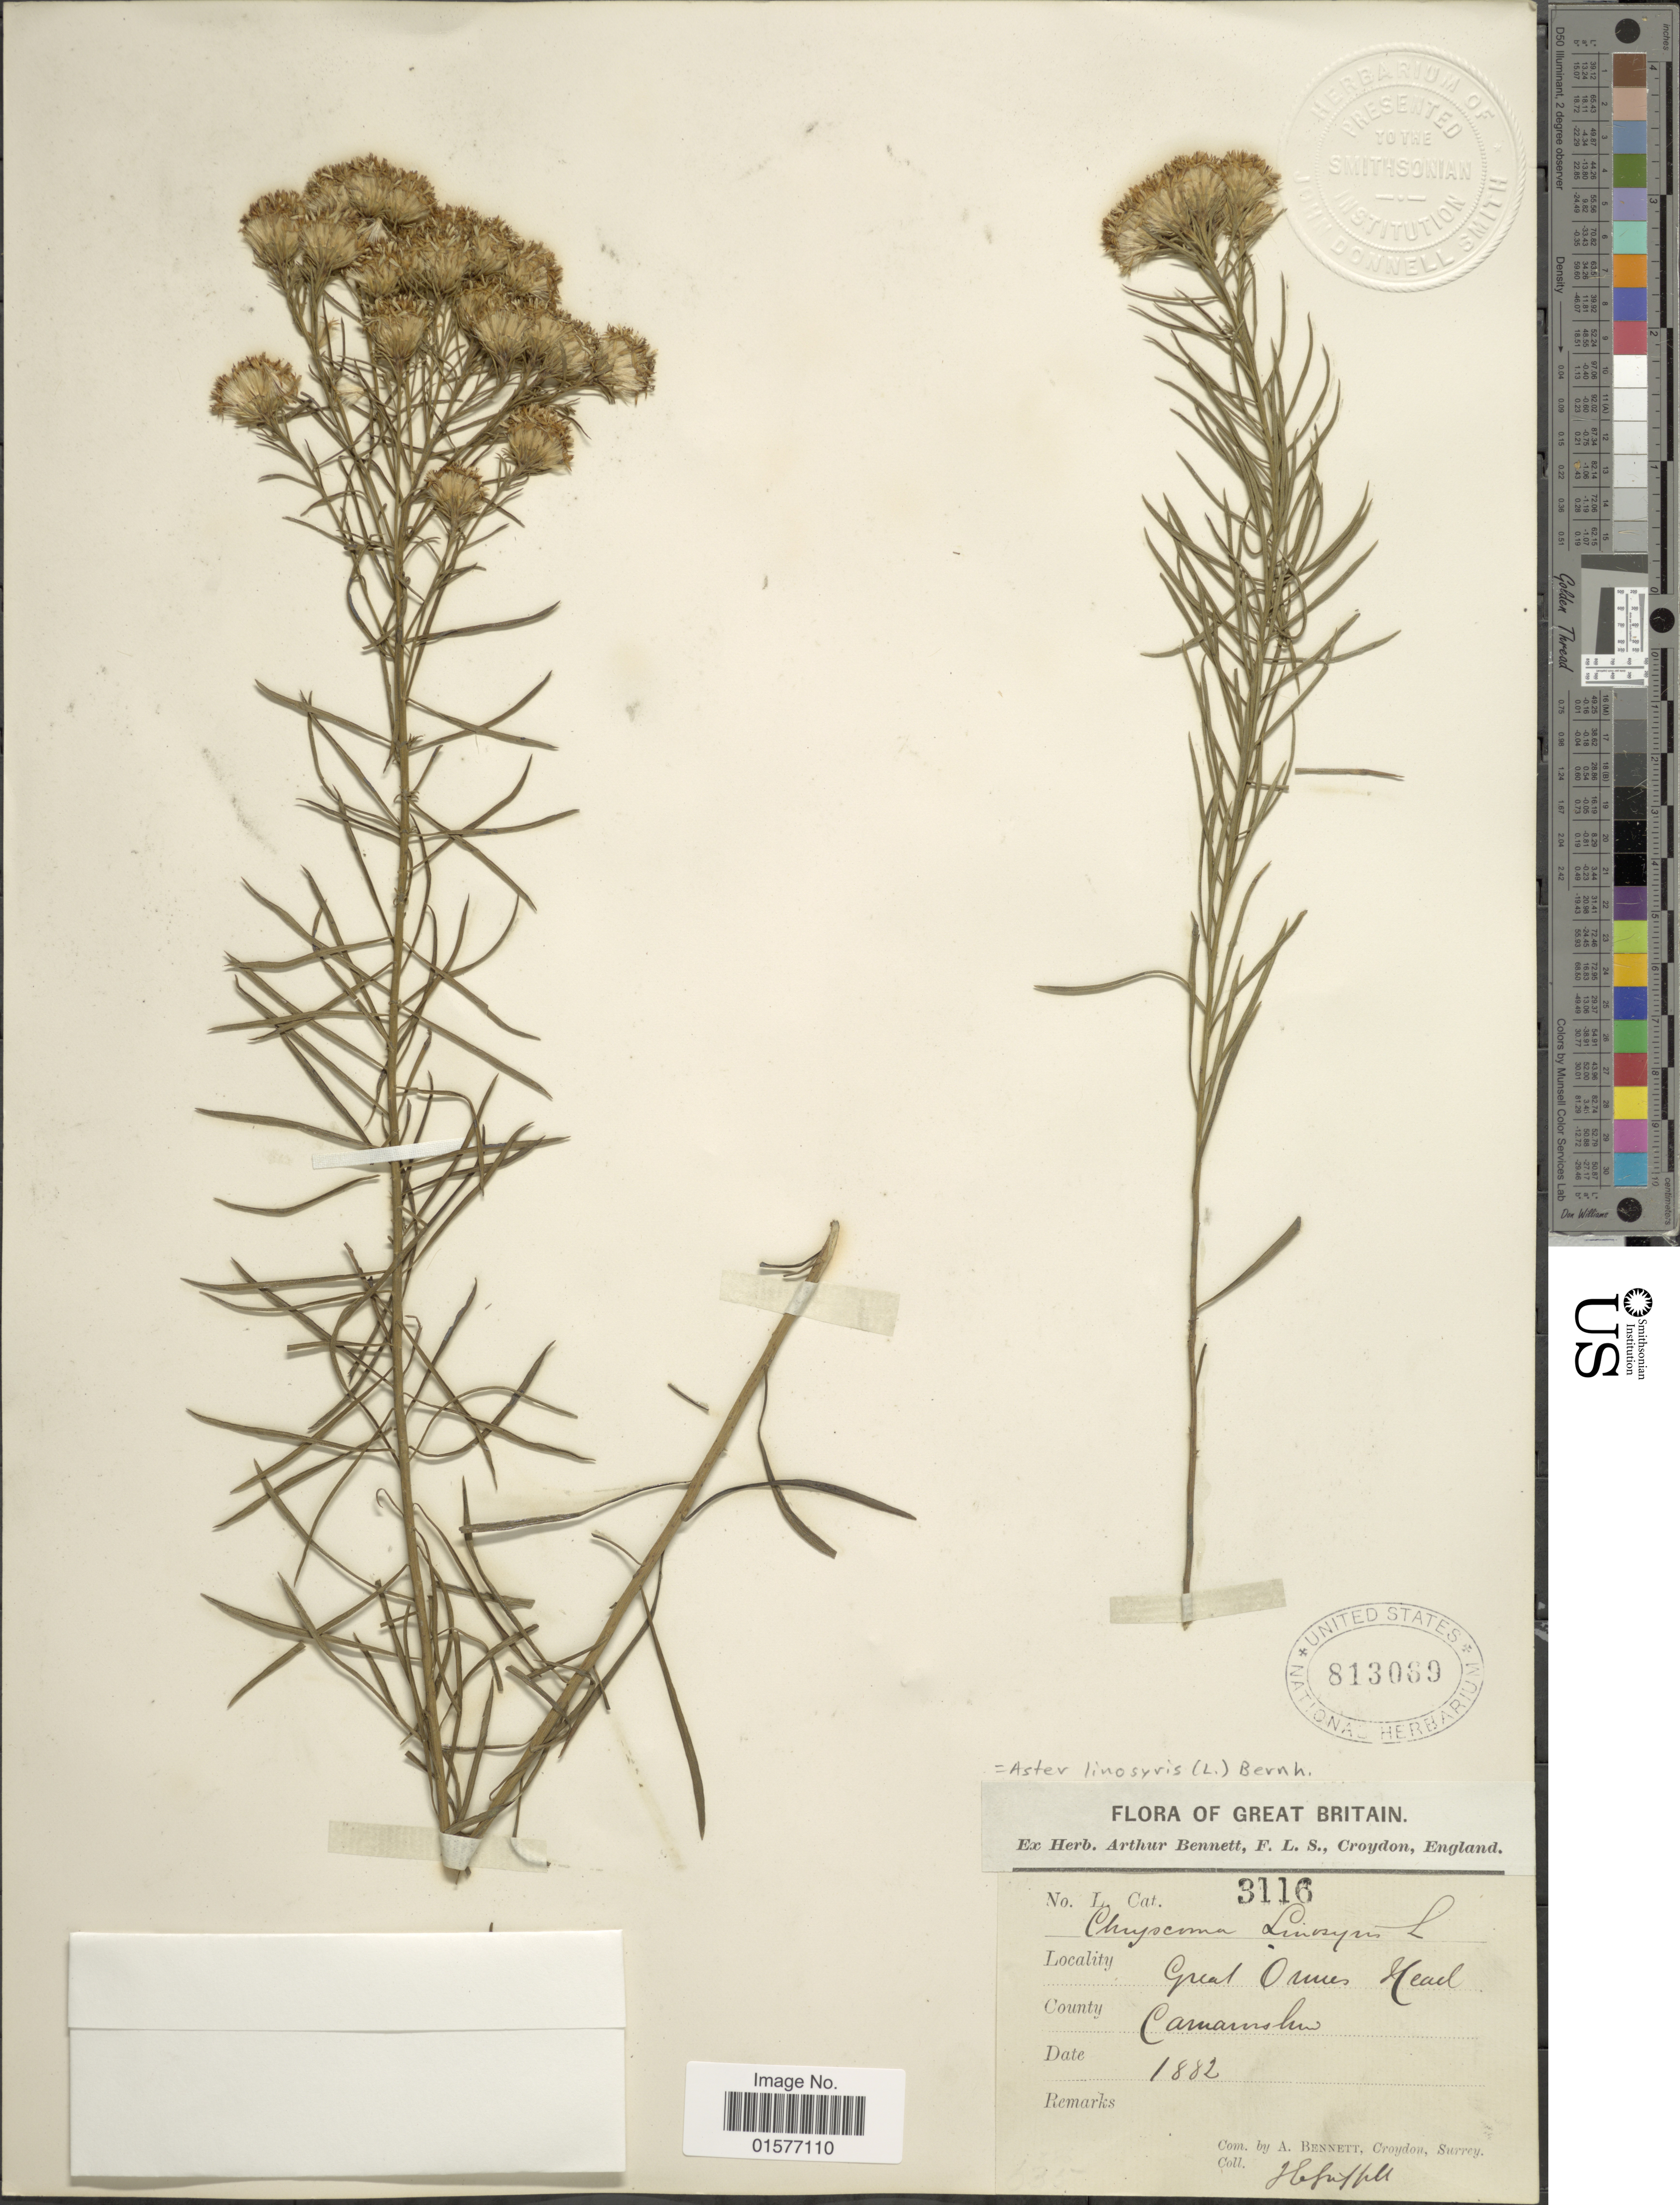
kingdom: Plantae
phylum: Tracheophyta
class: Magnoliopsida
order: Asterales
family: Asteraceae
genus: Linosyris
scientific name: Linosyris vulgaris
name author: Cass. ex Less.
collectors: Hemphill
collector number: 3116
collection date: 1882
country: United Kingdom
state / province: Wales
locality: Great Orme Head Carnarvonshire (Caernarfonshire)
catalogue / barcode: US 813069